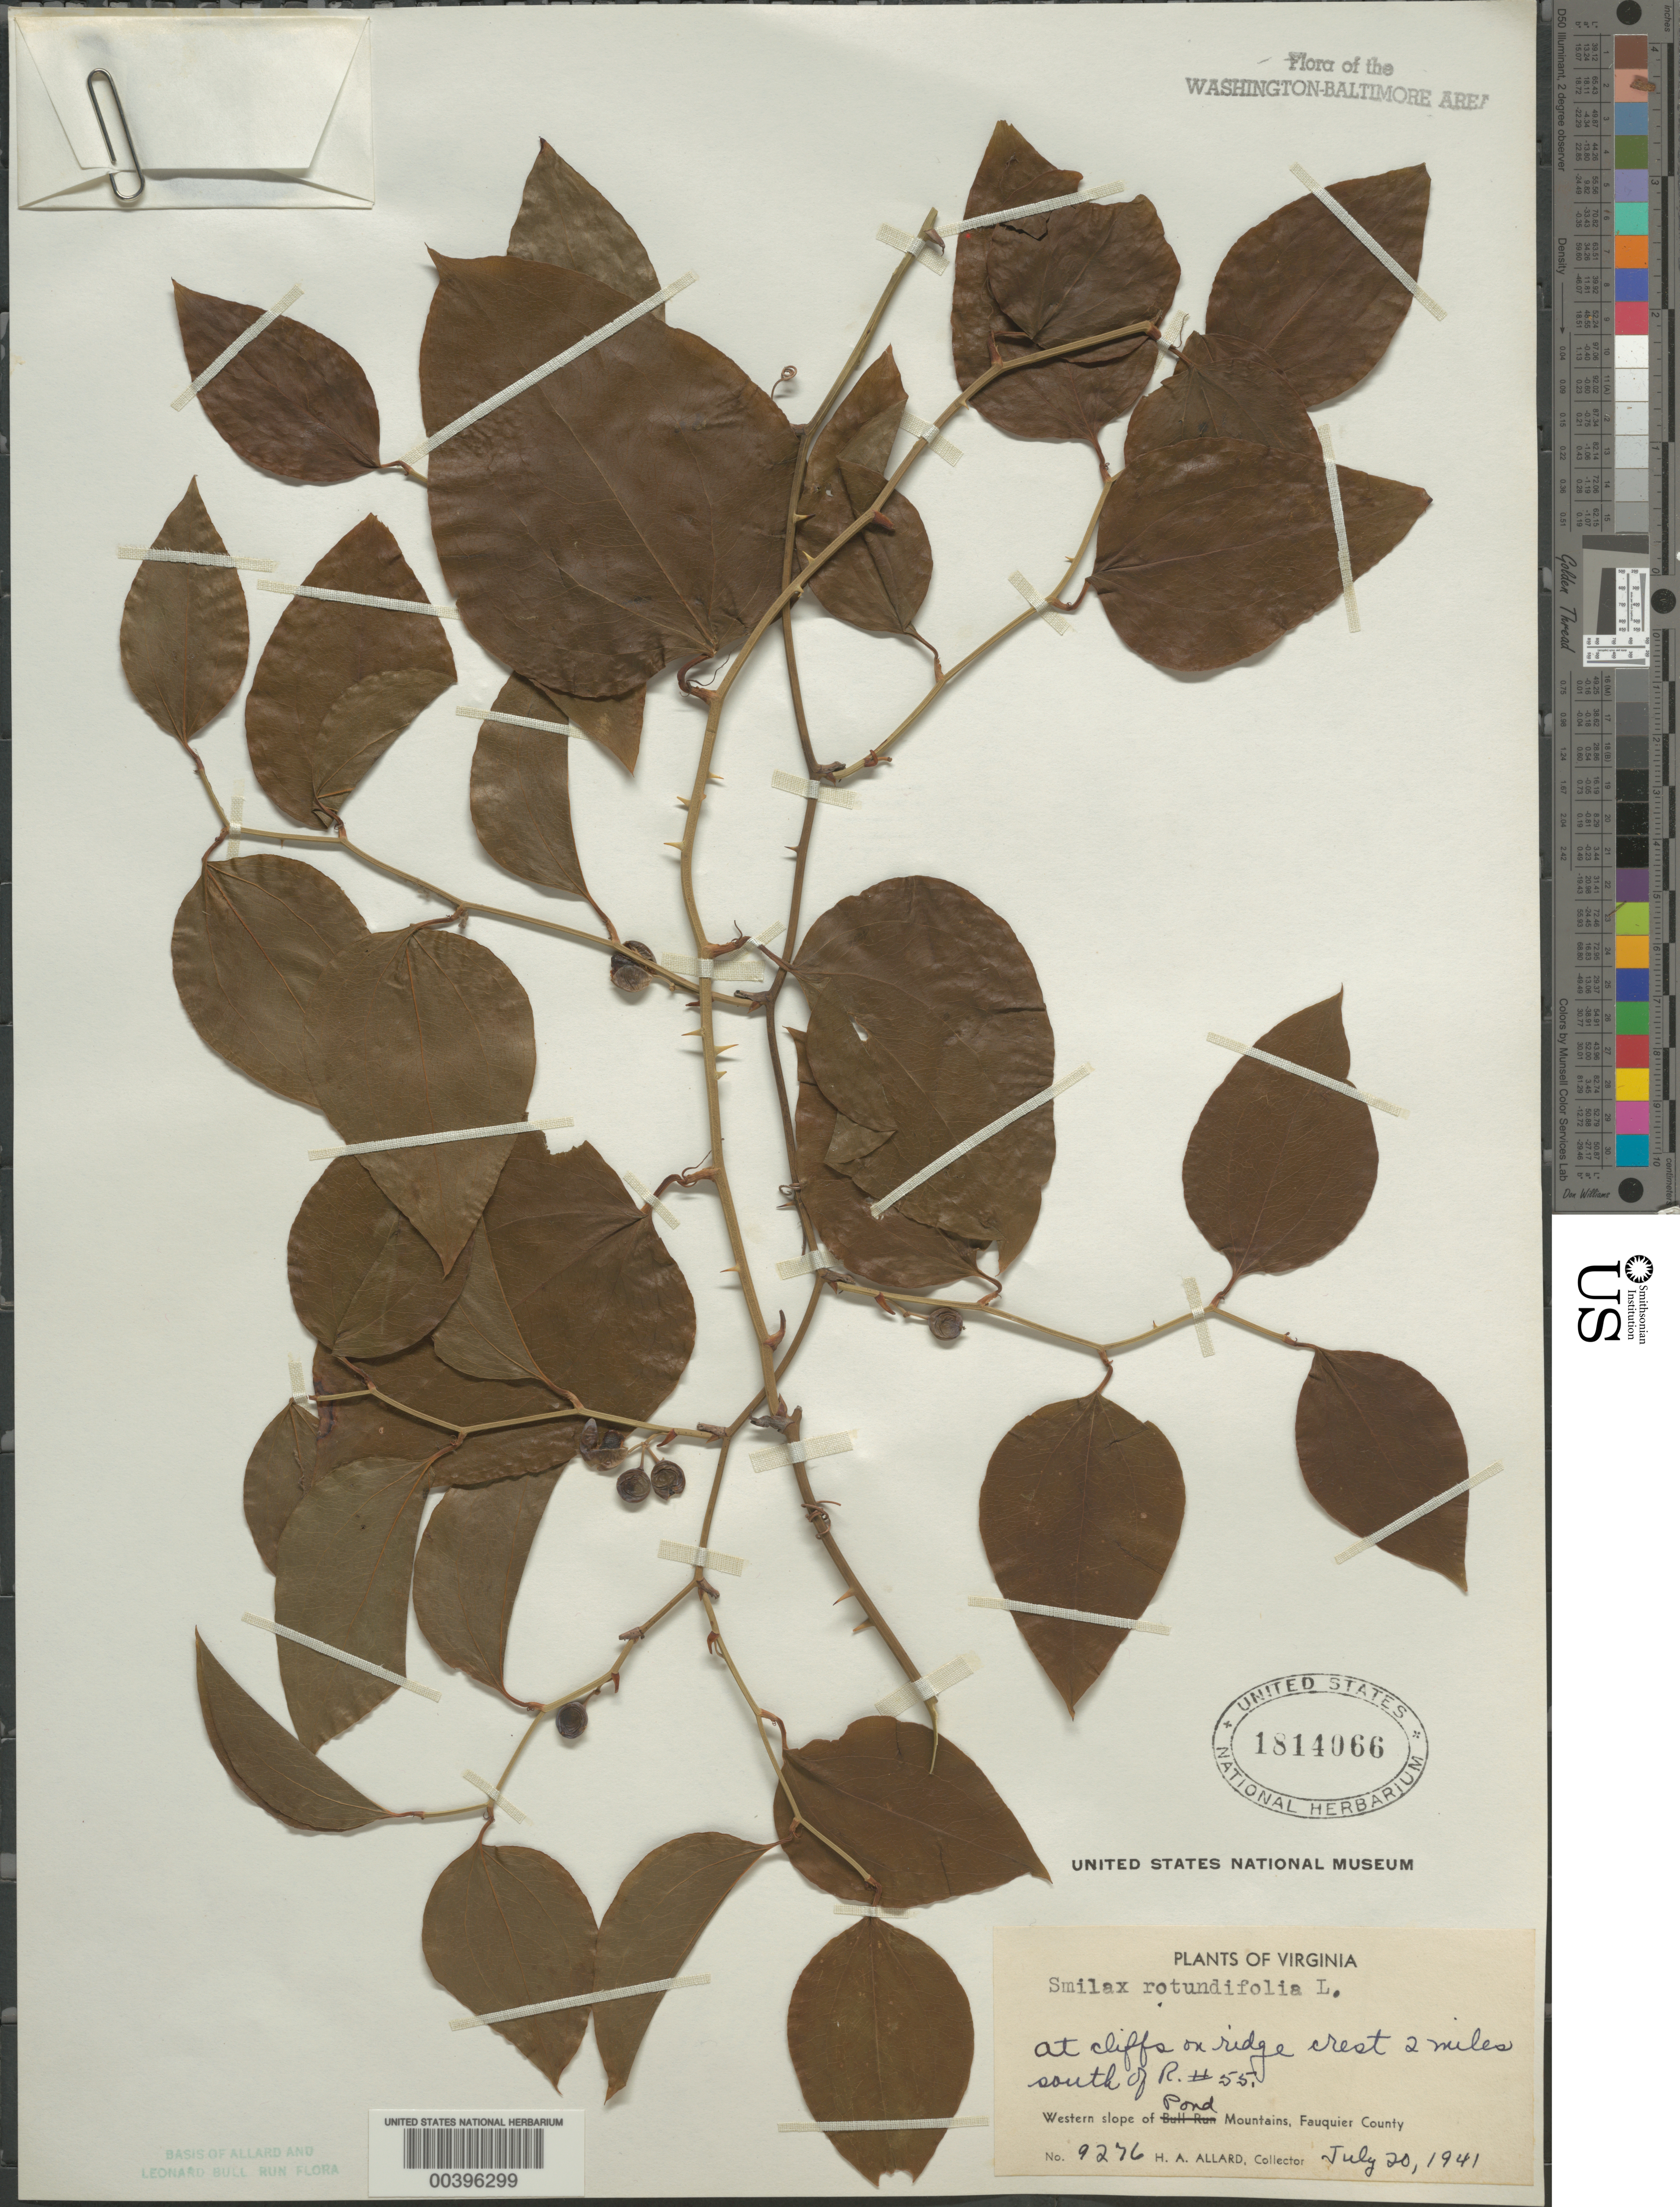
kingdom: Plantae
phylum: Tracheophyta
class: Liliopsida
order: Liliales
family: Smilacaceae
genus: Smilax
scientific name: Smilax rotundifolia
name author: L.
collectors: H. A. Allard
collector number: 9276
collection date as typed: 20 Jul 1941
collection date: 1941-07-20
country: United States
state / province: Virginia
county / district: Fauquier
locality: South of Route 55, Pond Mountain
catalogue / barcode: US 1814066